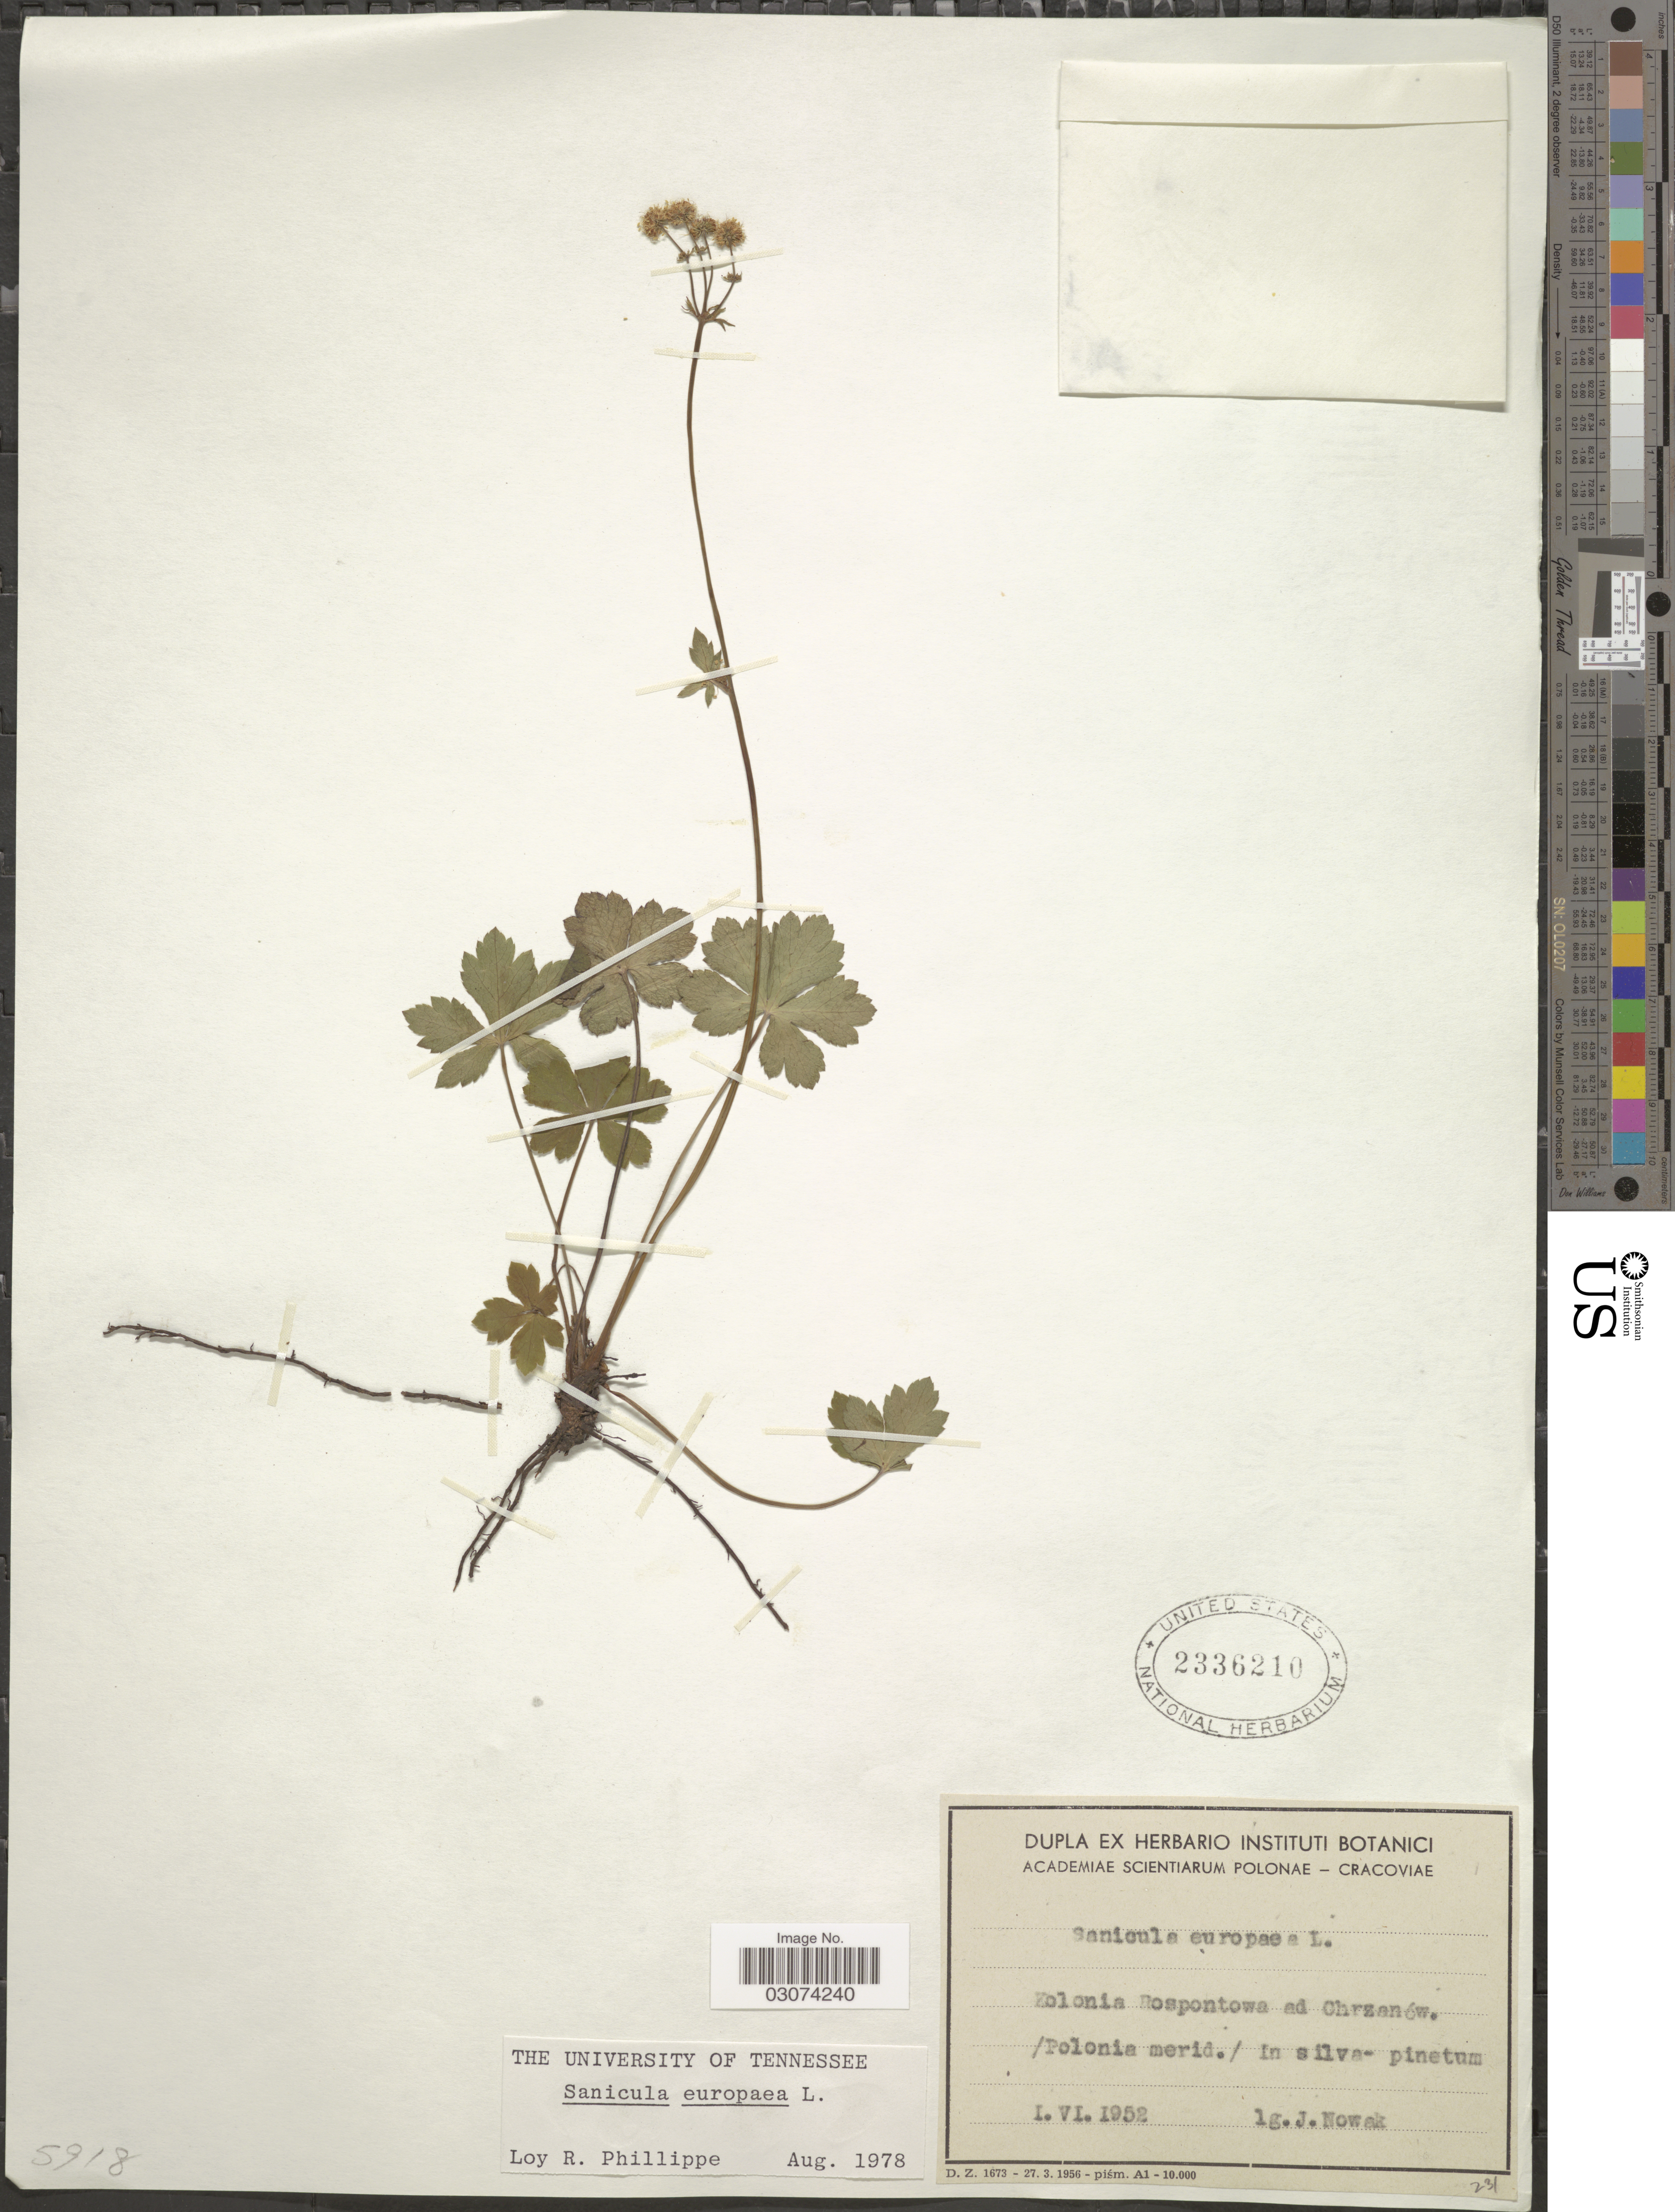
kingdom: Plantae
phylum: Tracheophyta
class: Magnoliopsida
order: Apiales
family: Apiaceae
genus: Sanicula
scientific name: Sanicula europaea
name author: L.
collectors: J. Nowak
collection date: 1952-06-01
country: Poland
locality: Kolonia Rospontowa ad Chrzanów. Polonia merid. In silva pinetum.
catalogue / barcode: US 2336210